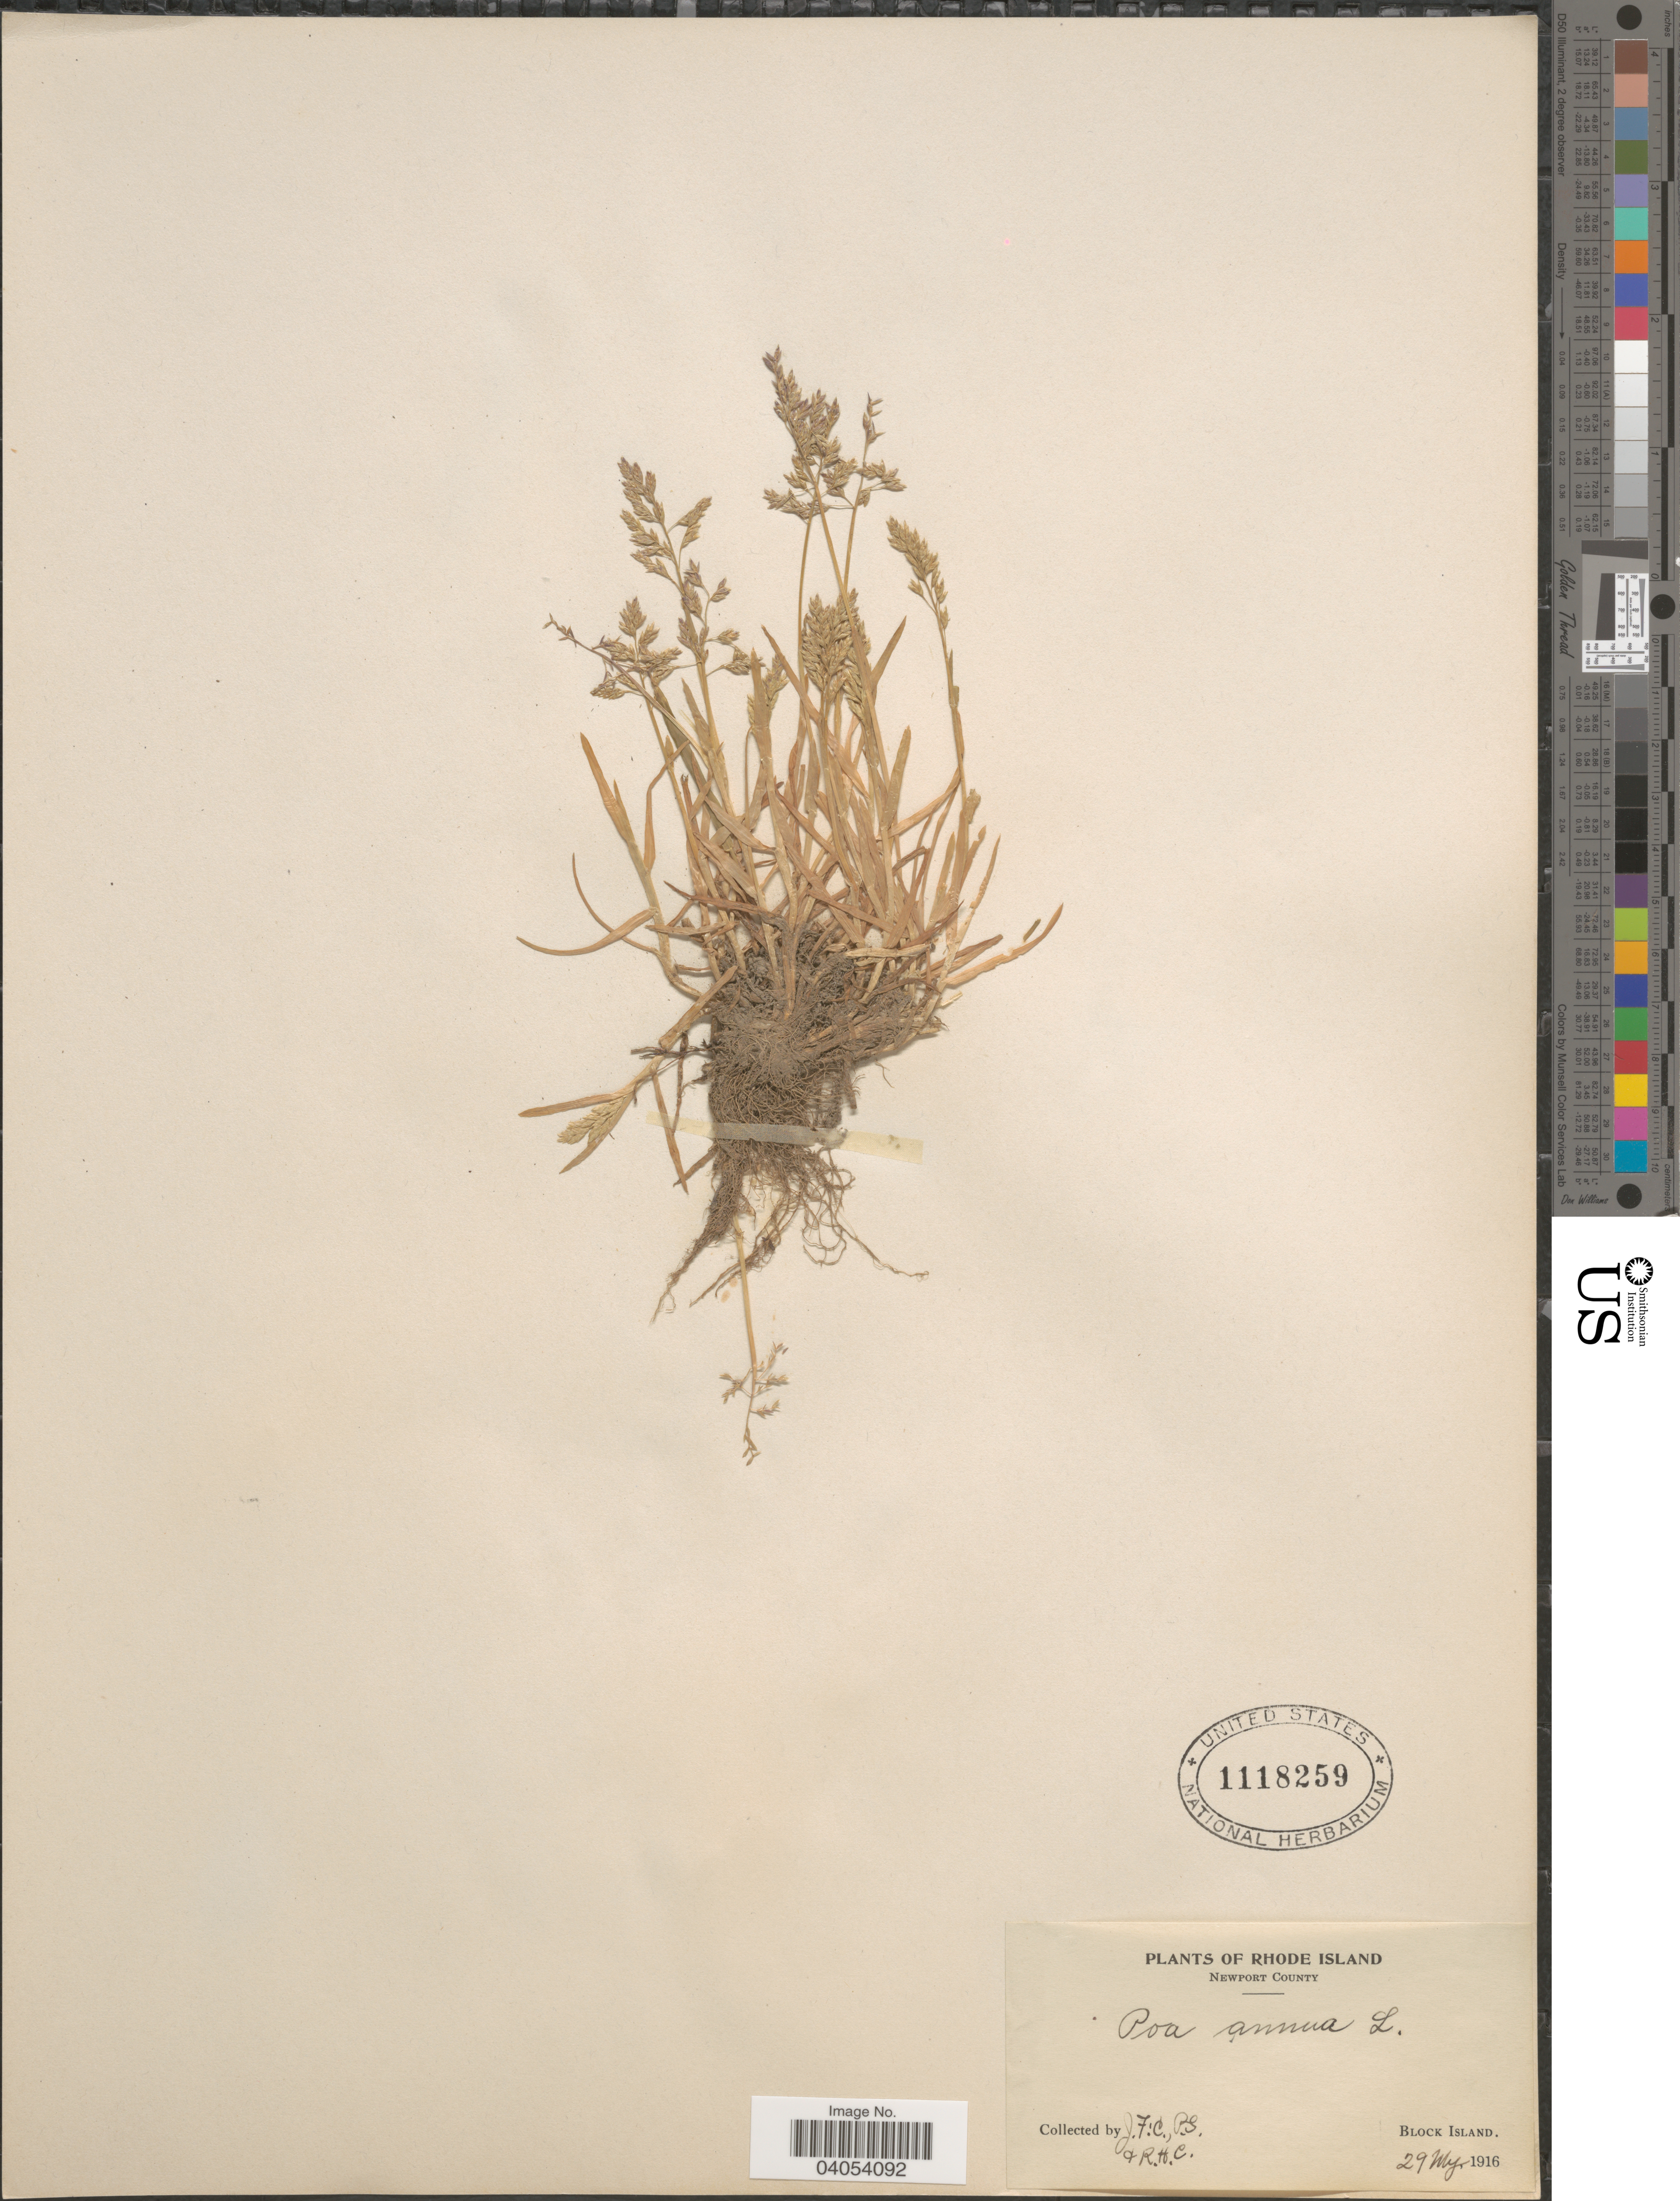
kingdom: Plantae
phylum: Tracheophyta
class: Liliopsida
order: Poales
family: Poaceae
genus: Poa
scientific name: Poa annua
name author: L.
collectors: J. Collins, P. S. & R. H. C.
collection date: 1916-07-29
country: United States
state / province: Rhode Island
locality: Newport County. Block Island.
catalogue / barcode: US 1118259